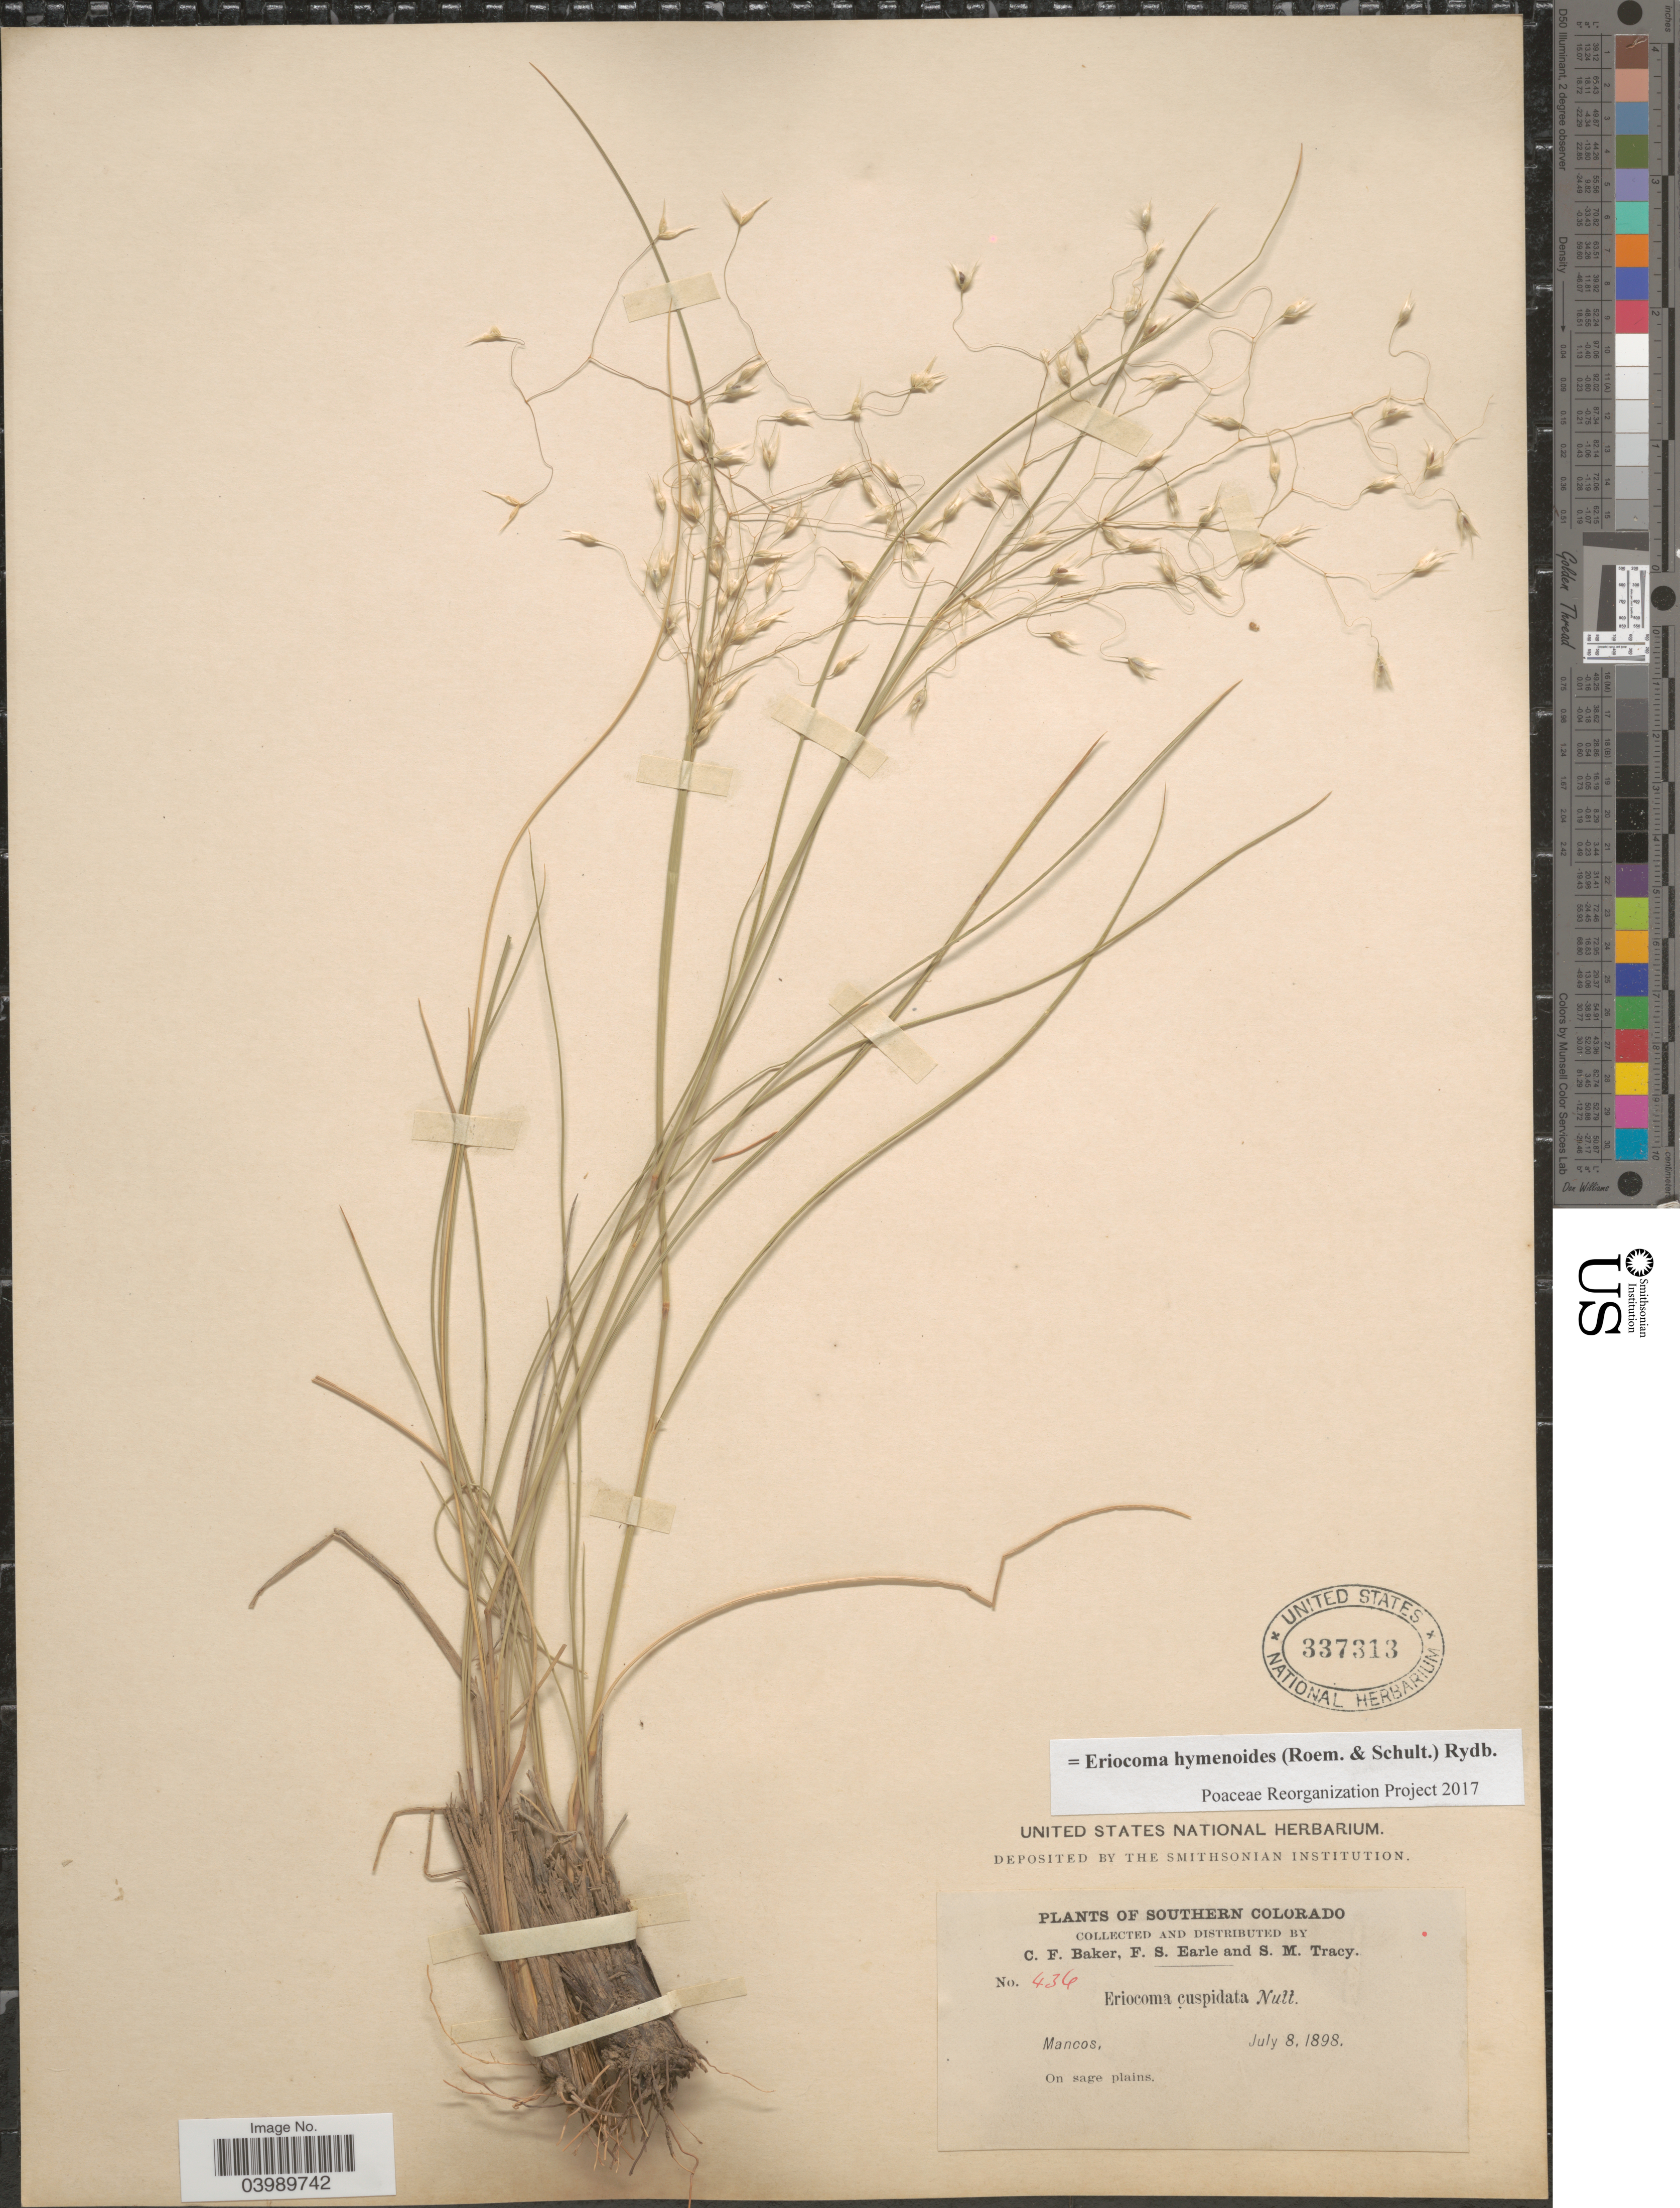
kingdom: Plantae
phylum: Tracheophyta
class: Liliopsida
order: Poales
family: Poaceae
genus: Eriocoma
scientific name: Eriocoma hymenoides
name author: (Roem. & Schult.) Rydb.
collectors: C. F. Baker, F. S. Earle & S. M. Tracy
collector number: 436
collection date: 1898-07-08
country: United States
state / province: Colorado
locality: Southern Colorado. Mancos.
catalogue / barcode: US 337313